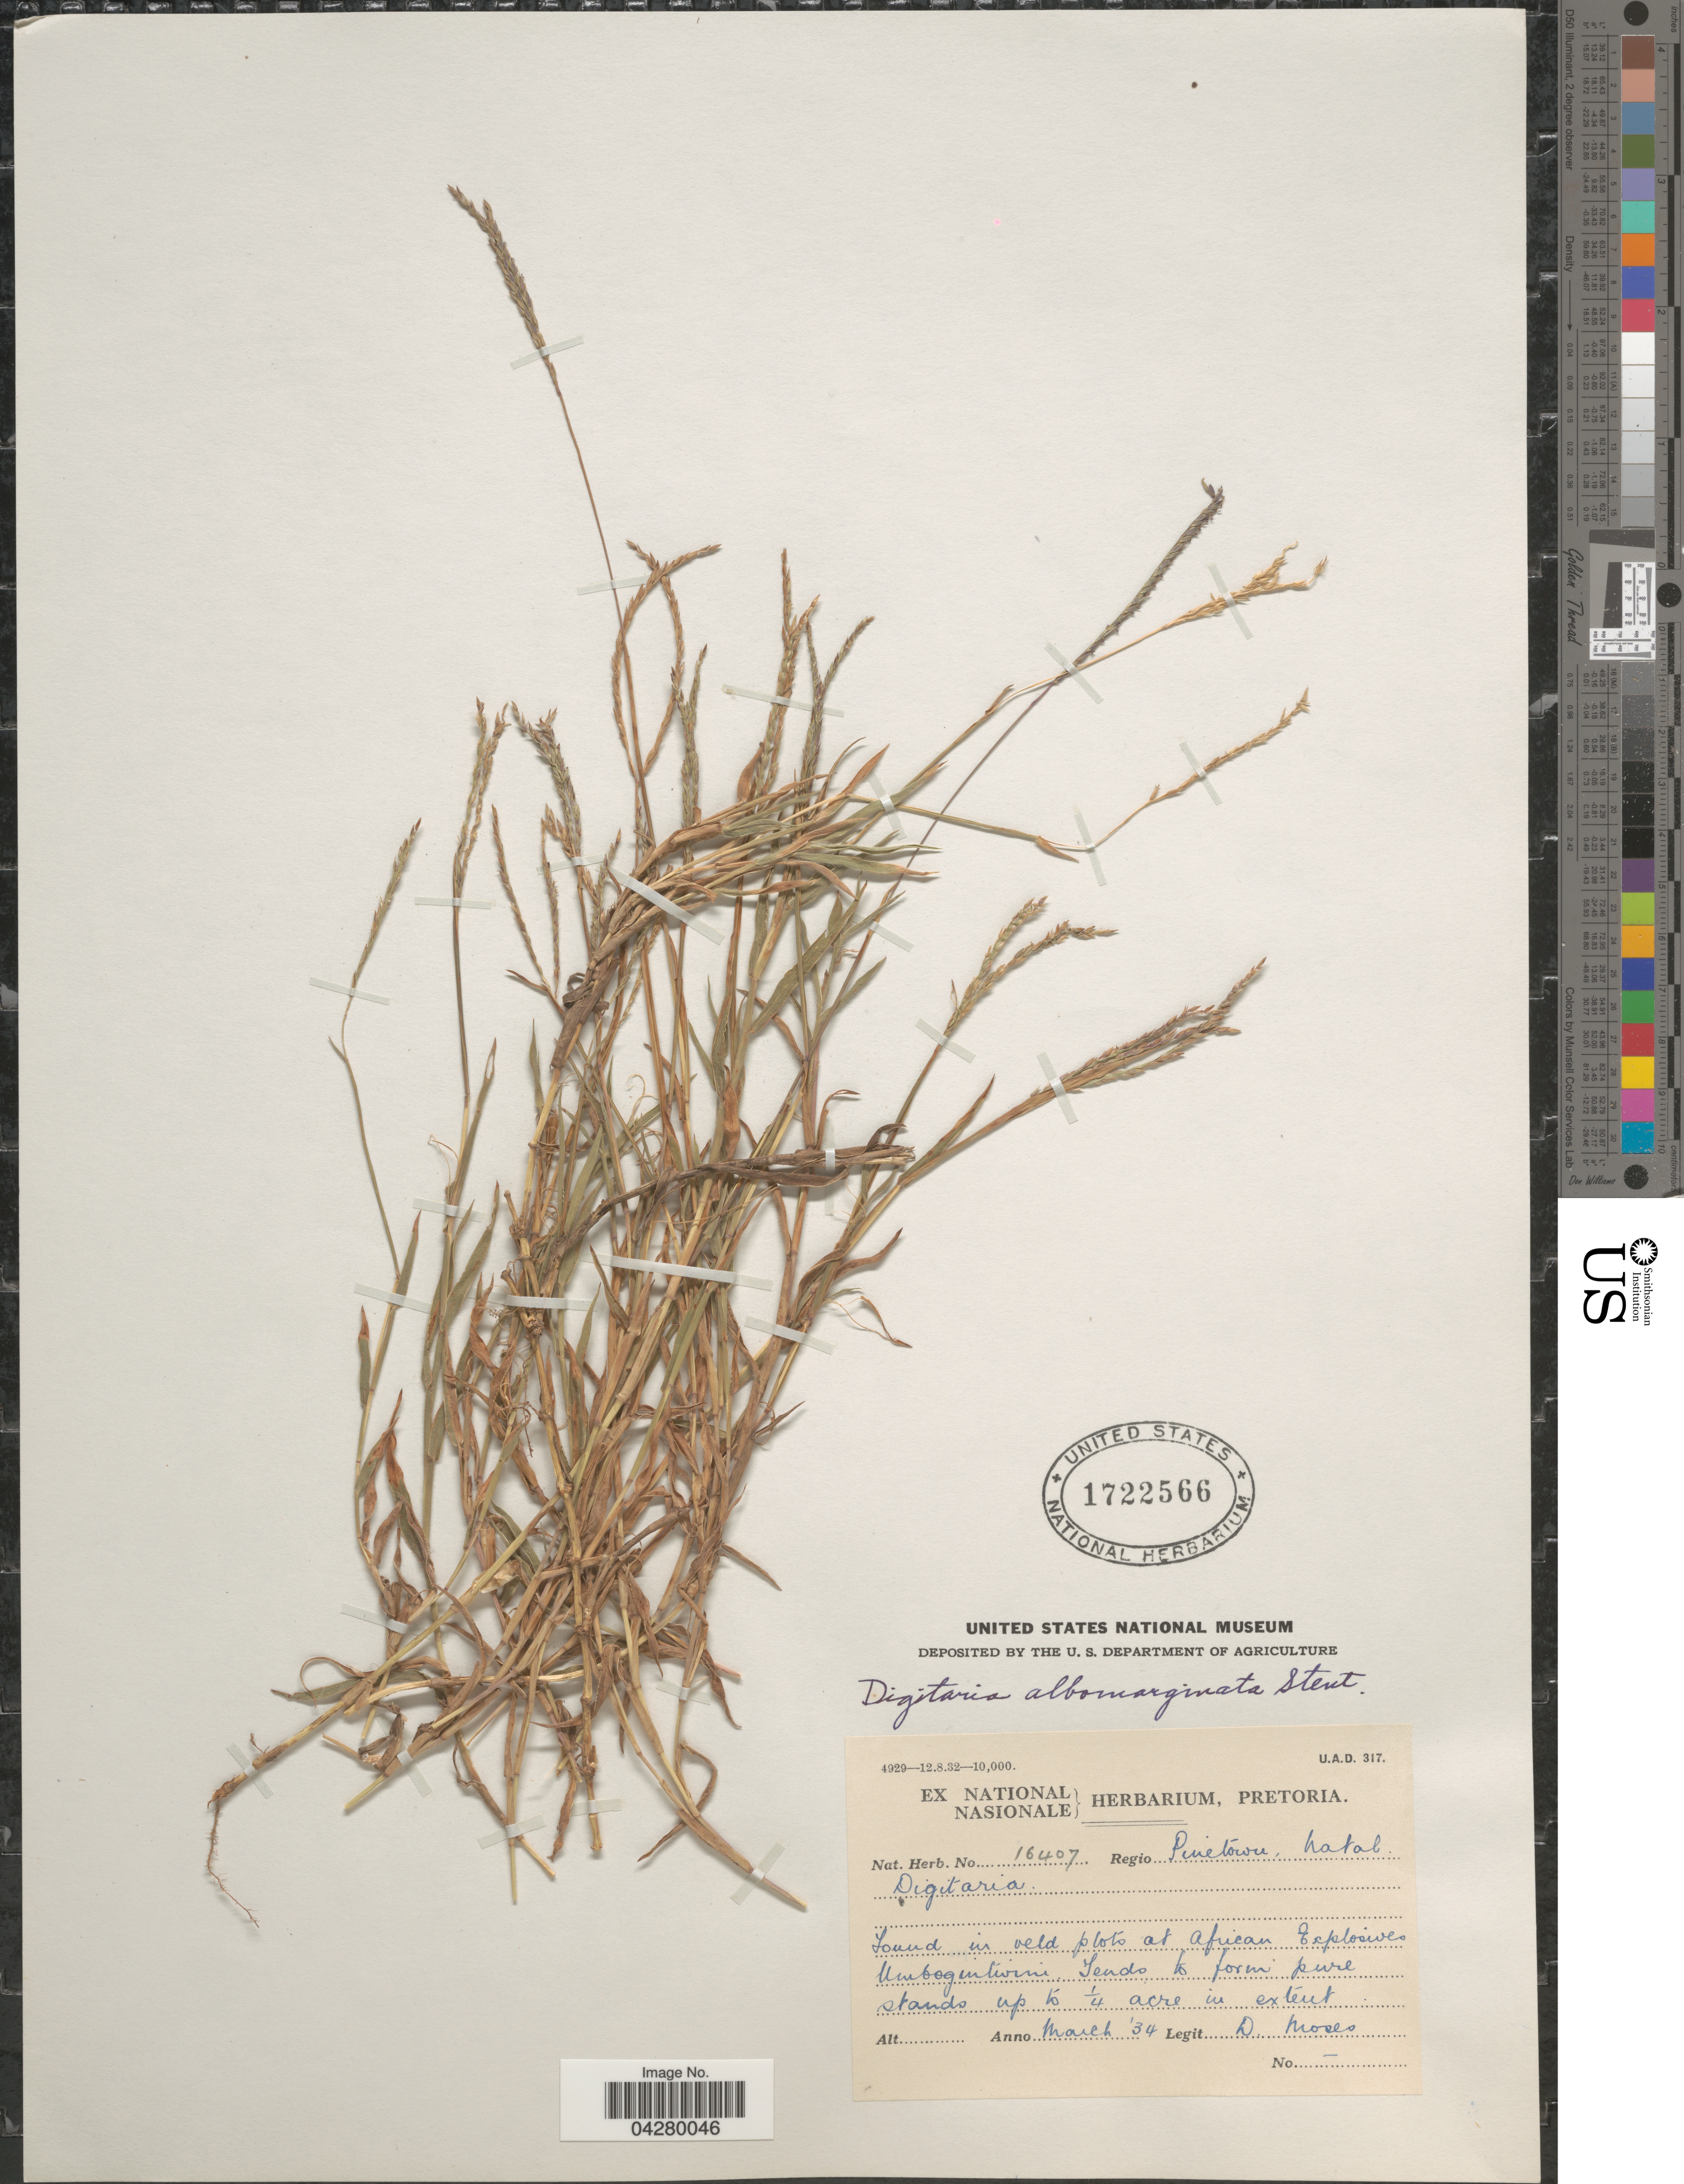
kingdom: Plantae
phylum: Tracheophyta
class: Liliopsida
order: Poales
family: Poaceae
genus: Digitaria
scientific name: Digitaria diversinervis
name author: (Nees) Stapf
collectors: D. Moses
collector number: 16407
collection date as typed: Transcribed d/m/y: /3/34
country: South Africa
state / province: KwaZulu-Natal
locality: Regio Pinetown, Natal. Found in veld plots at African Explosives Umbogintwini.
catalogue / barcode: US 1722566